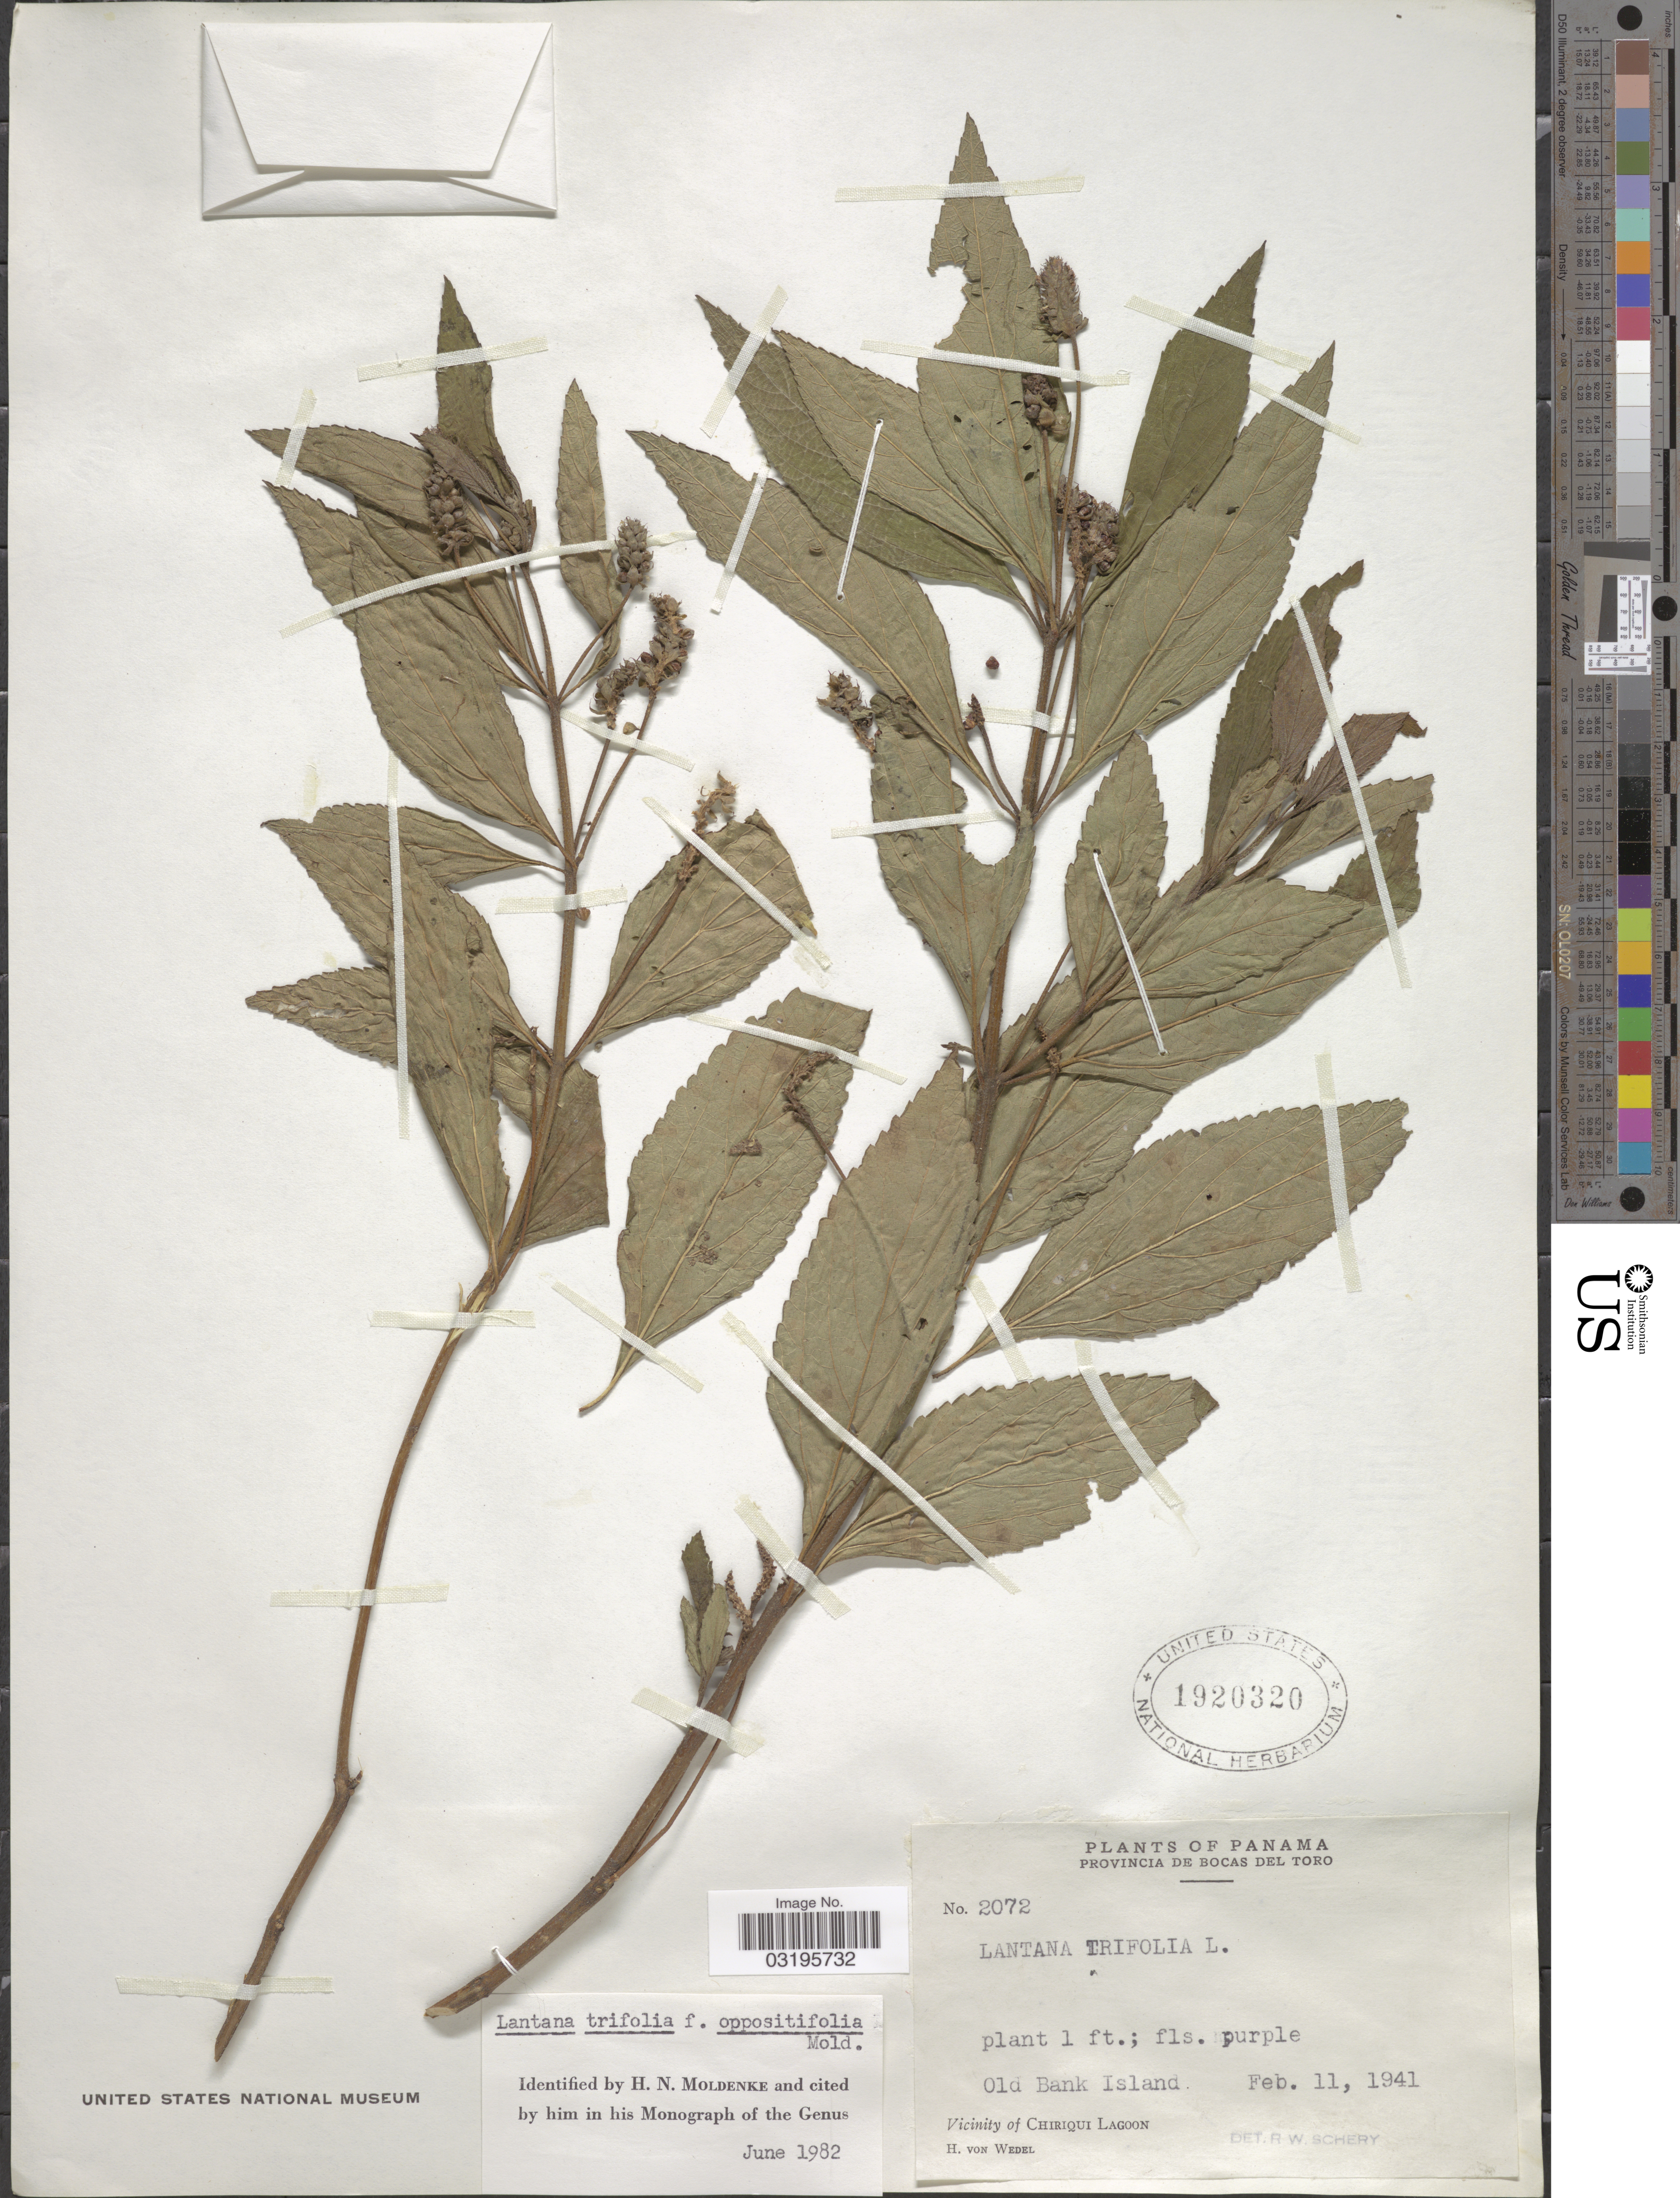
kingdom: Plantae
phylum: Tracheophyta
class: Magnoliopsida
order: Lamiales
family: Verbenaceae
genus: Lantana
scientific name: Lantana trifolia f. oppositifolia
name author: Moldenke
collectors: H. von Wedel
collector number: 2072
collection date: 1941-02-11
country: Panama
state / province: Bocas del Toro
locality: Old Banks Island. Vicinity of Chiriqui Lagoon.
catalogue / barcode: US 1920320